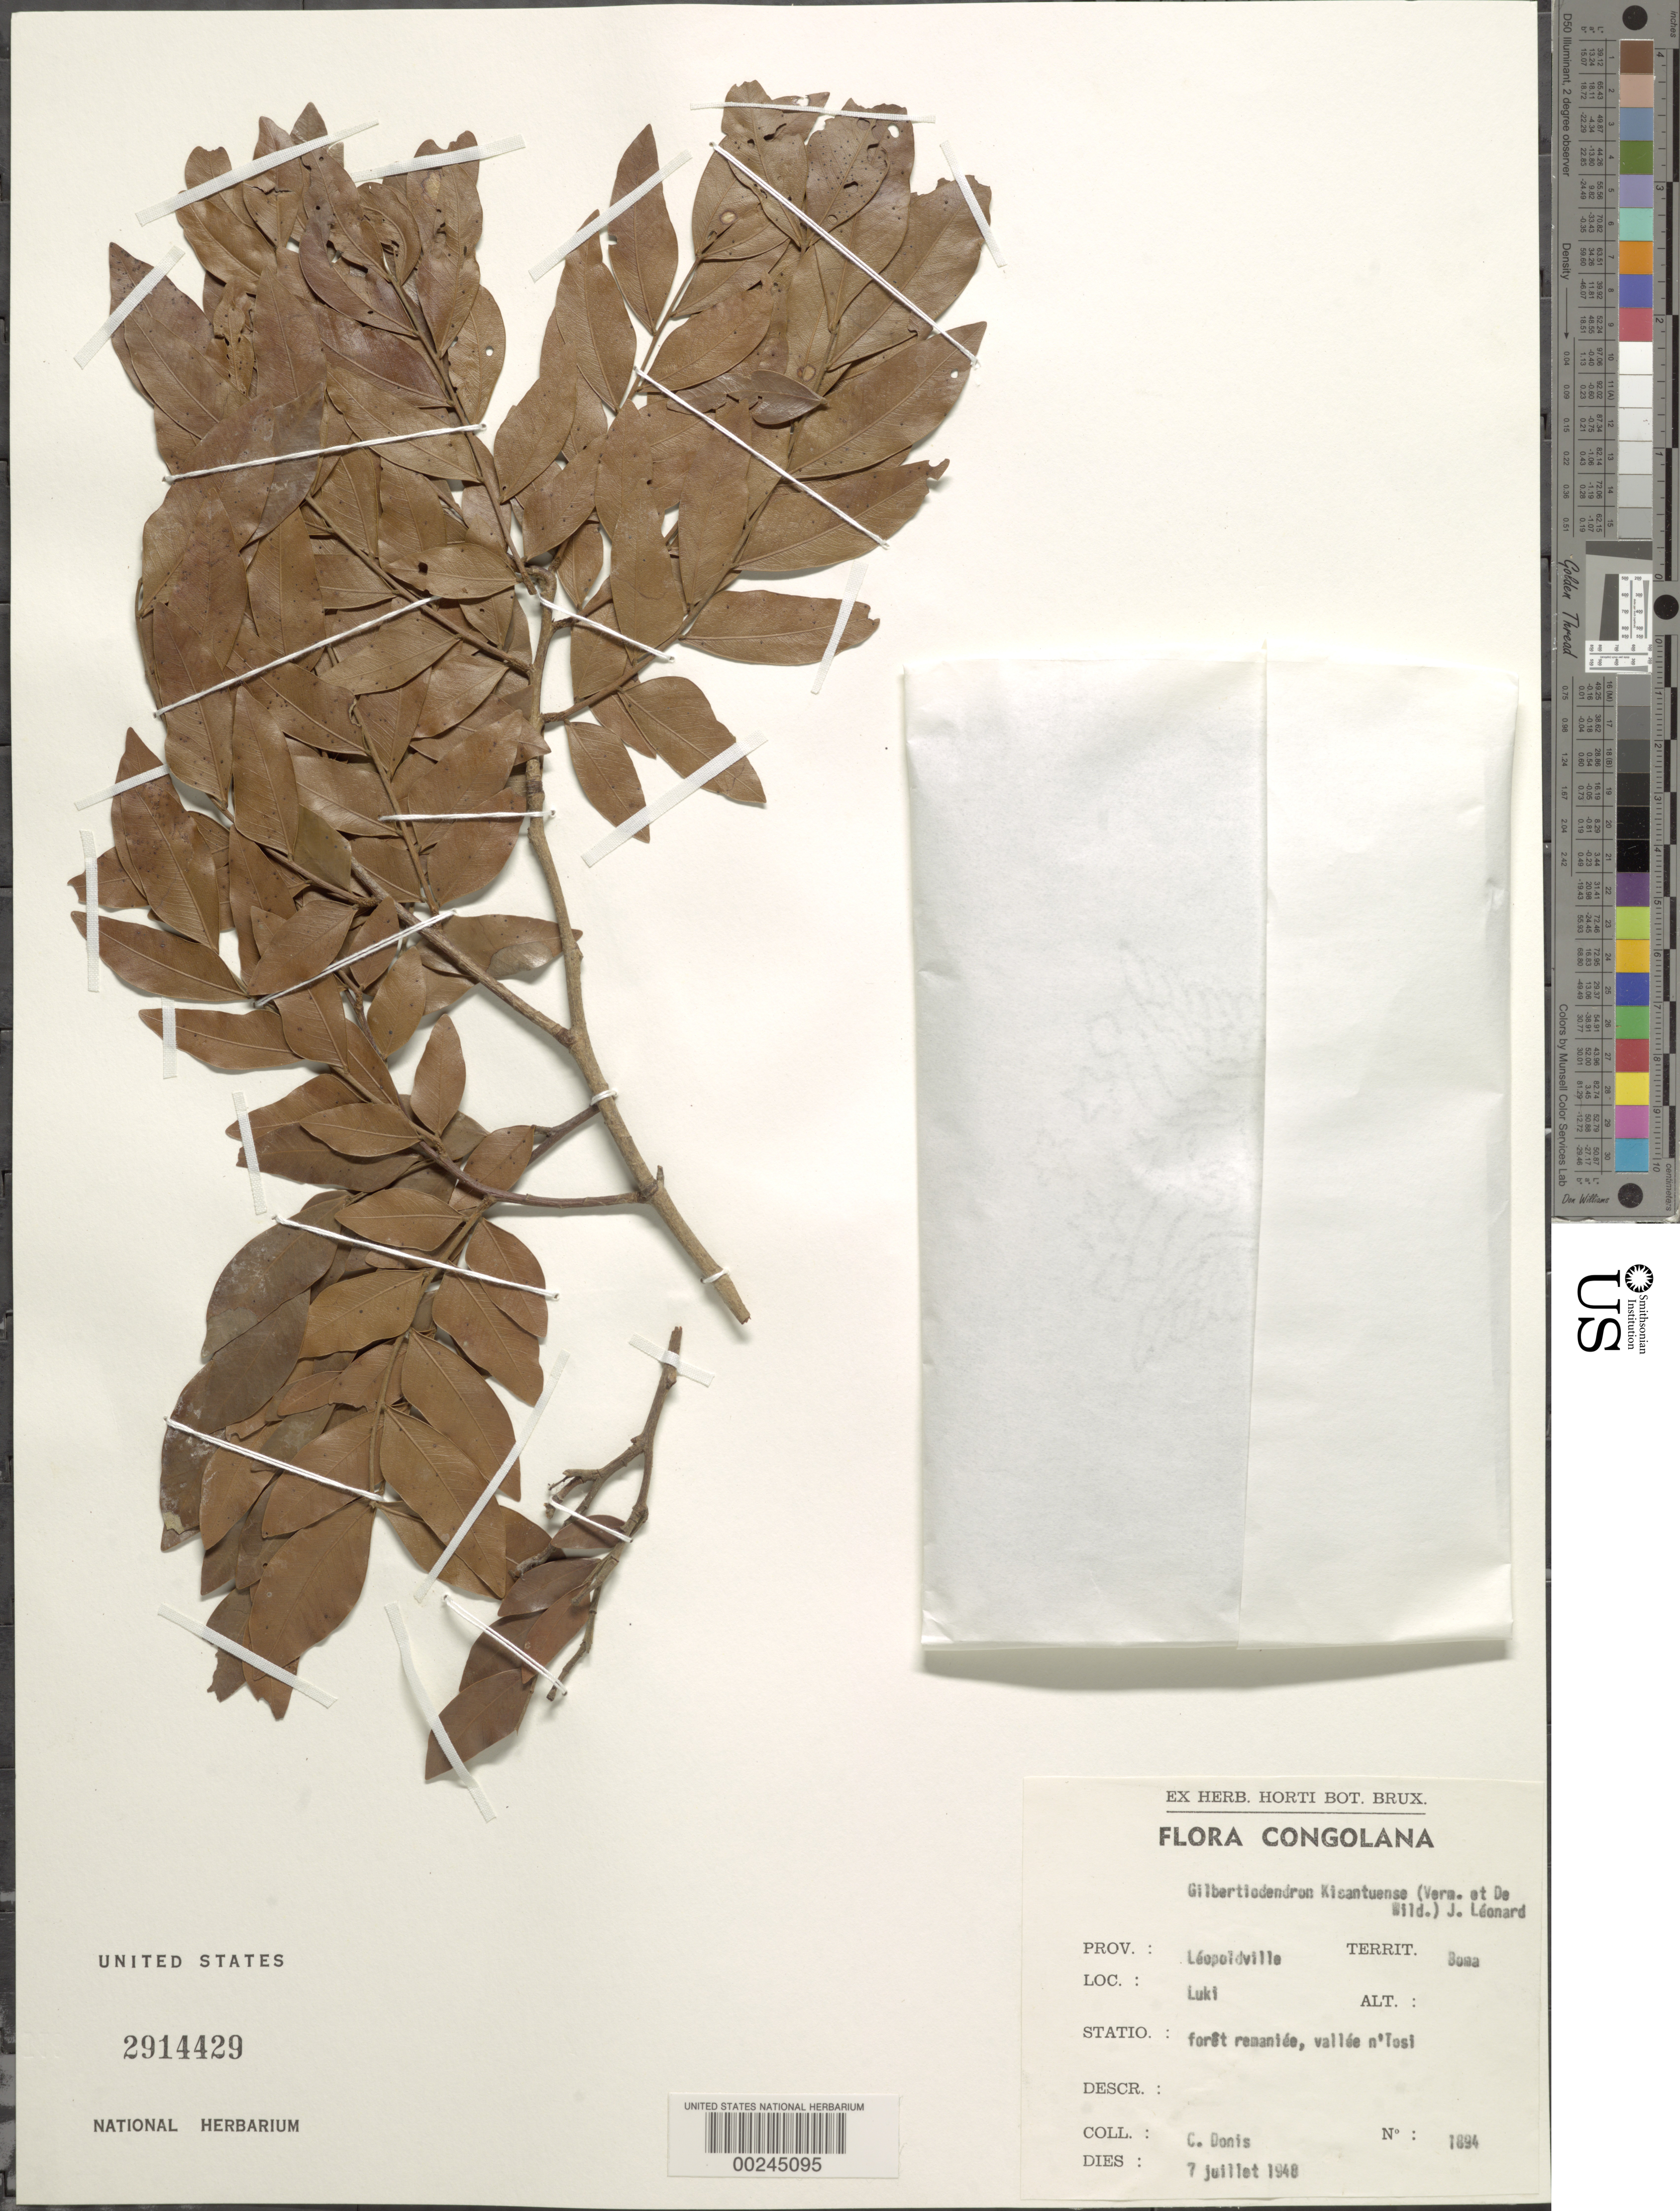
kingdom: Plantae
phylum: Tracheophyta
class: Magnoliopsida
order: Fabales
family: Fabaceae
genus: Gilletiodendron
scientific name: Gilletiodendron kisantuense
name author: (Vermoesen ex De Wild.) J. Léonard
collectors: C. Donis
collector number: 1894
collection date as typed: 07 Jul 1948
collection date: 1948-07-07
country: Congo, Democratic Republic of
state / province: Kinshasa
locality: Valley n'tosi; luki; leopoldville prov.; boma territ.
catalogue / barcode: US 2914429